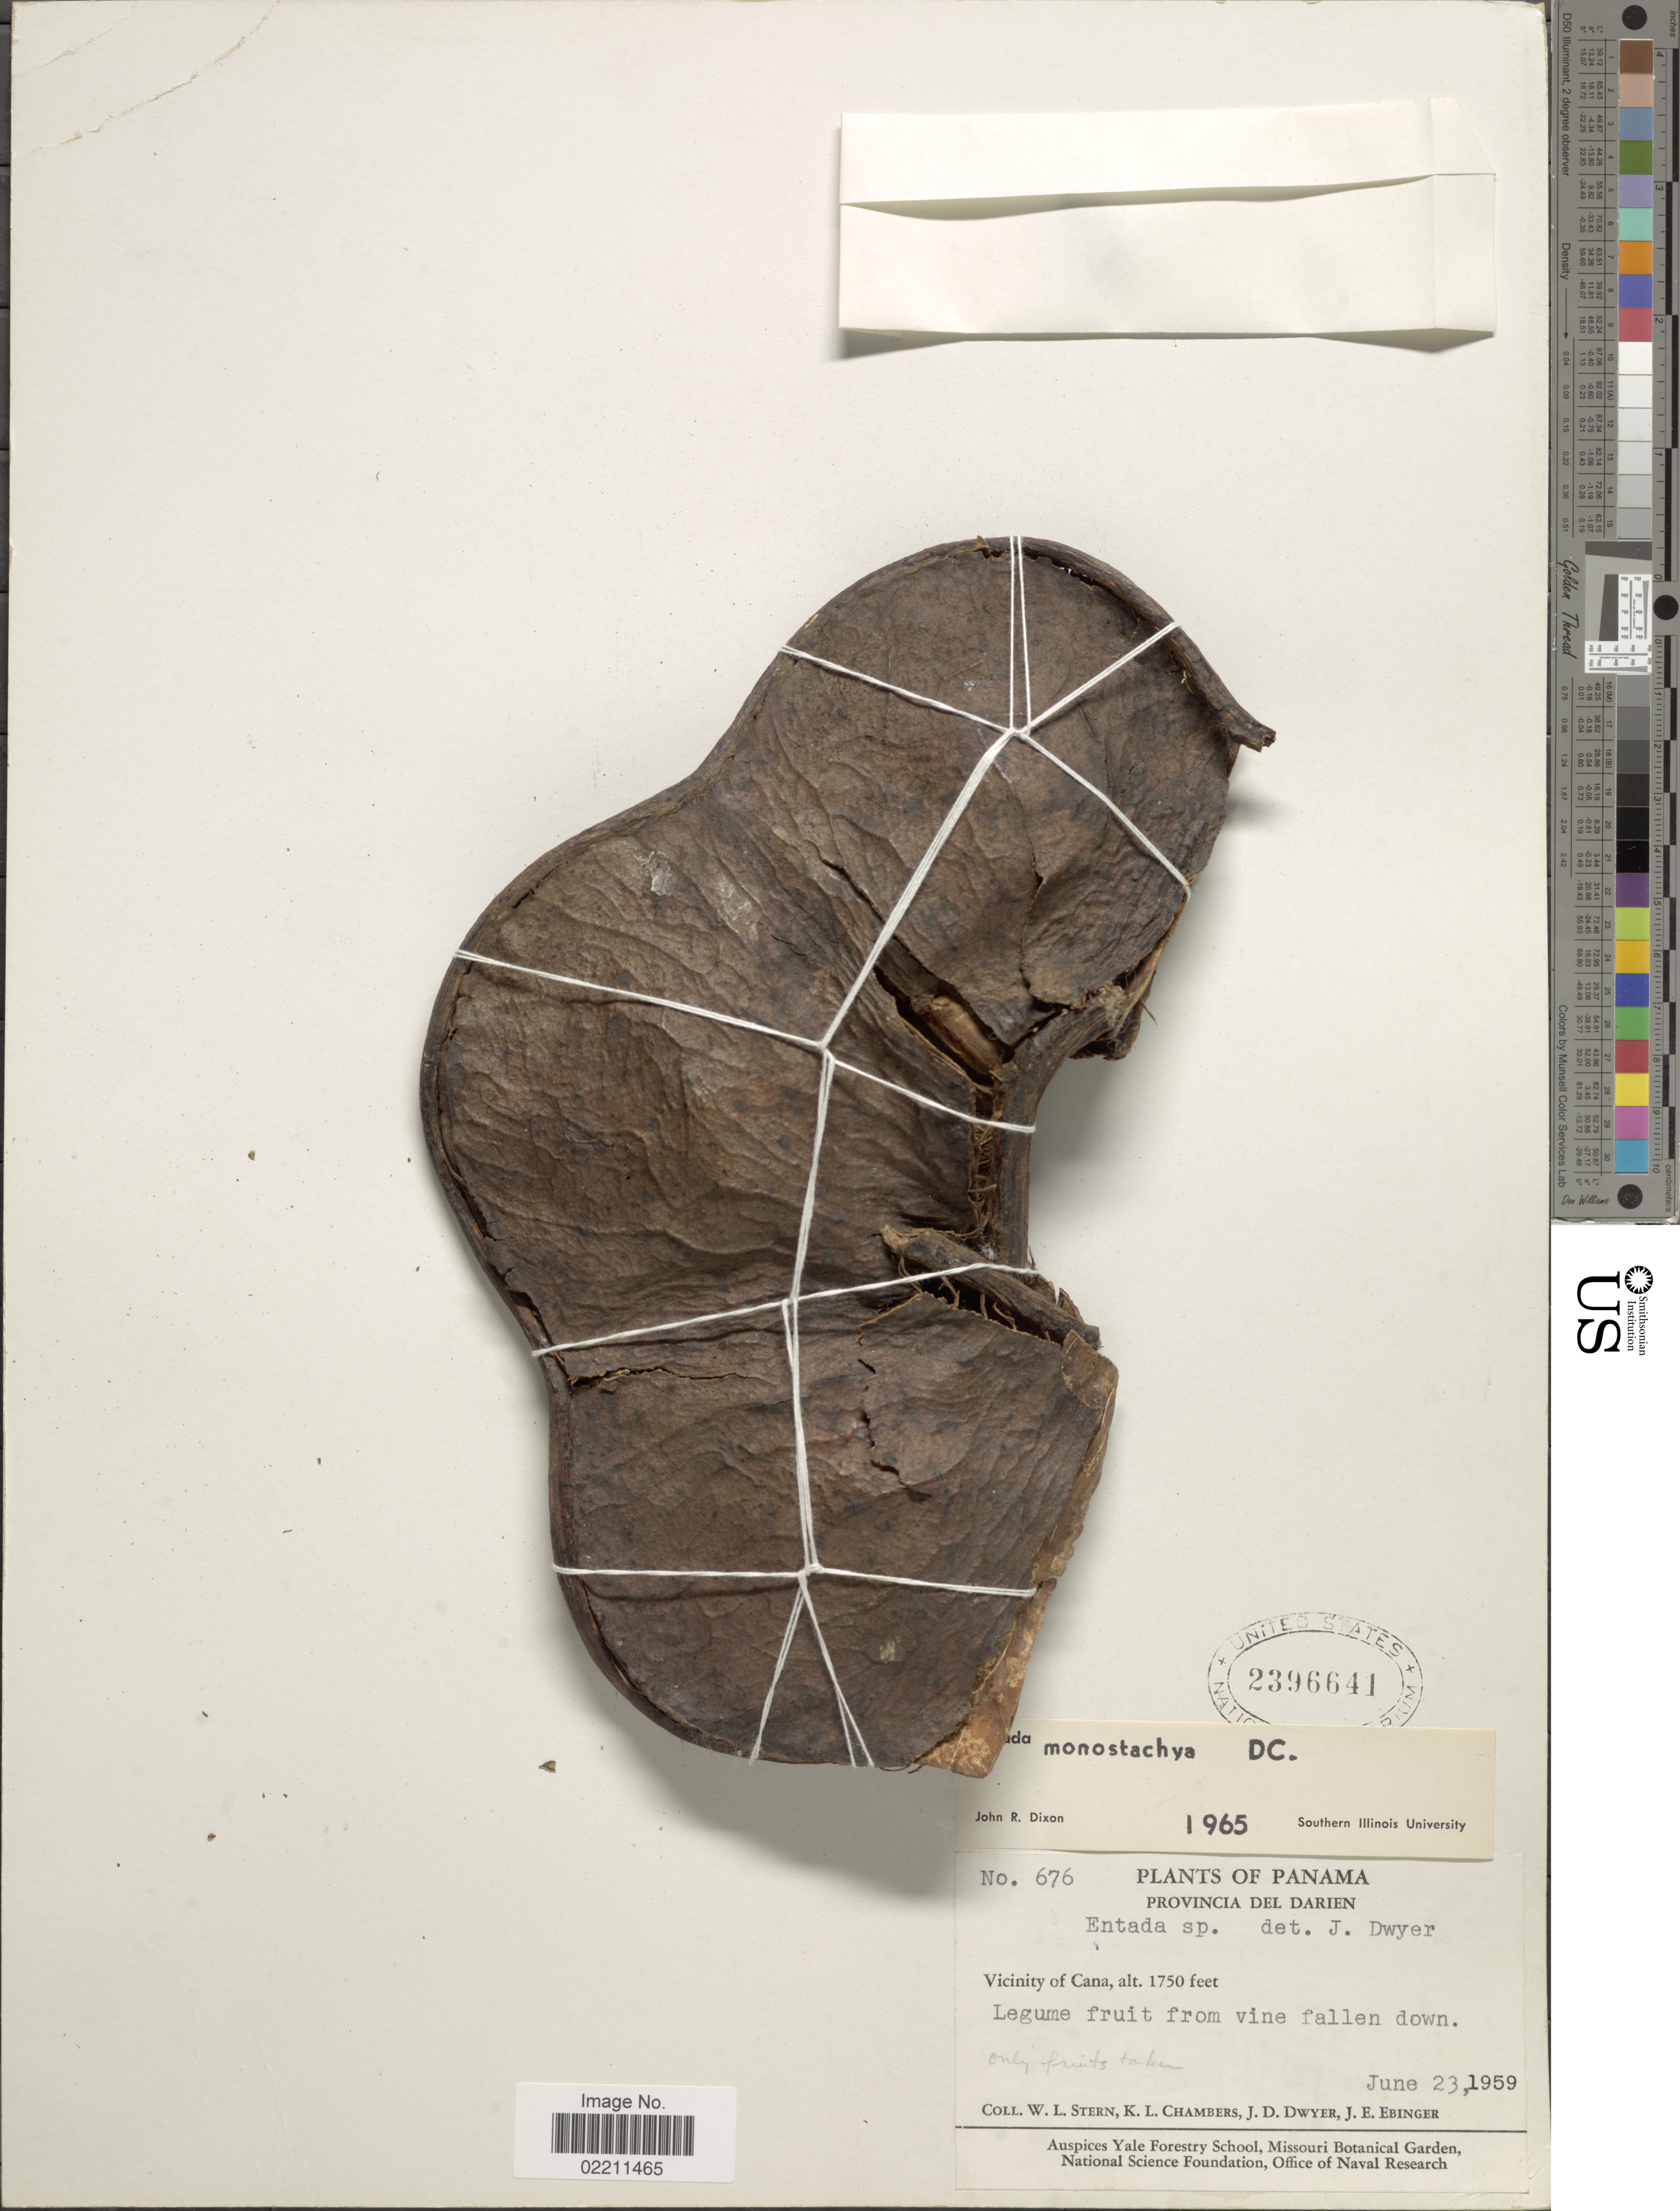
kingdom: Plantae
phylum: Tracheophyta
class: Magnoliopsida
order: Fabales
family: Fabaceae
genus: Entada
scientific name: Entada gigas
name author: (L.) Fawc. & Rendle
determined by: Strong, Mark T., (BOT), Smithsonian Institution - National Museum of Natural History (UNITED STATES)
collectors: W. L. Stern, K. Chambers, J. D. Dwyer & J. Ebinger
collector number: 676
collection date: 1959-06-23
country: Panama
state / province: Darién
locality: Provincia del Darien, Vicinity of Cana.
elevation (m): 533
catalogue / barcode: US 2396641